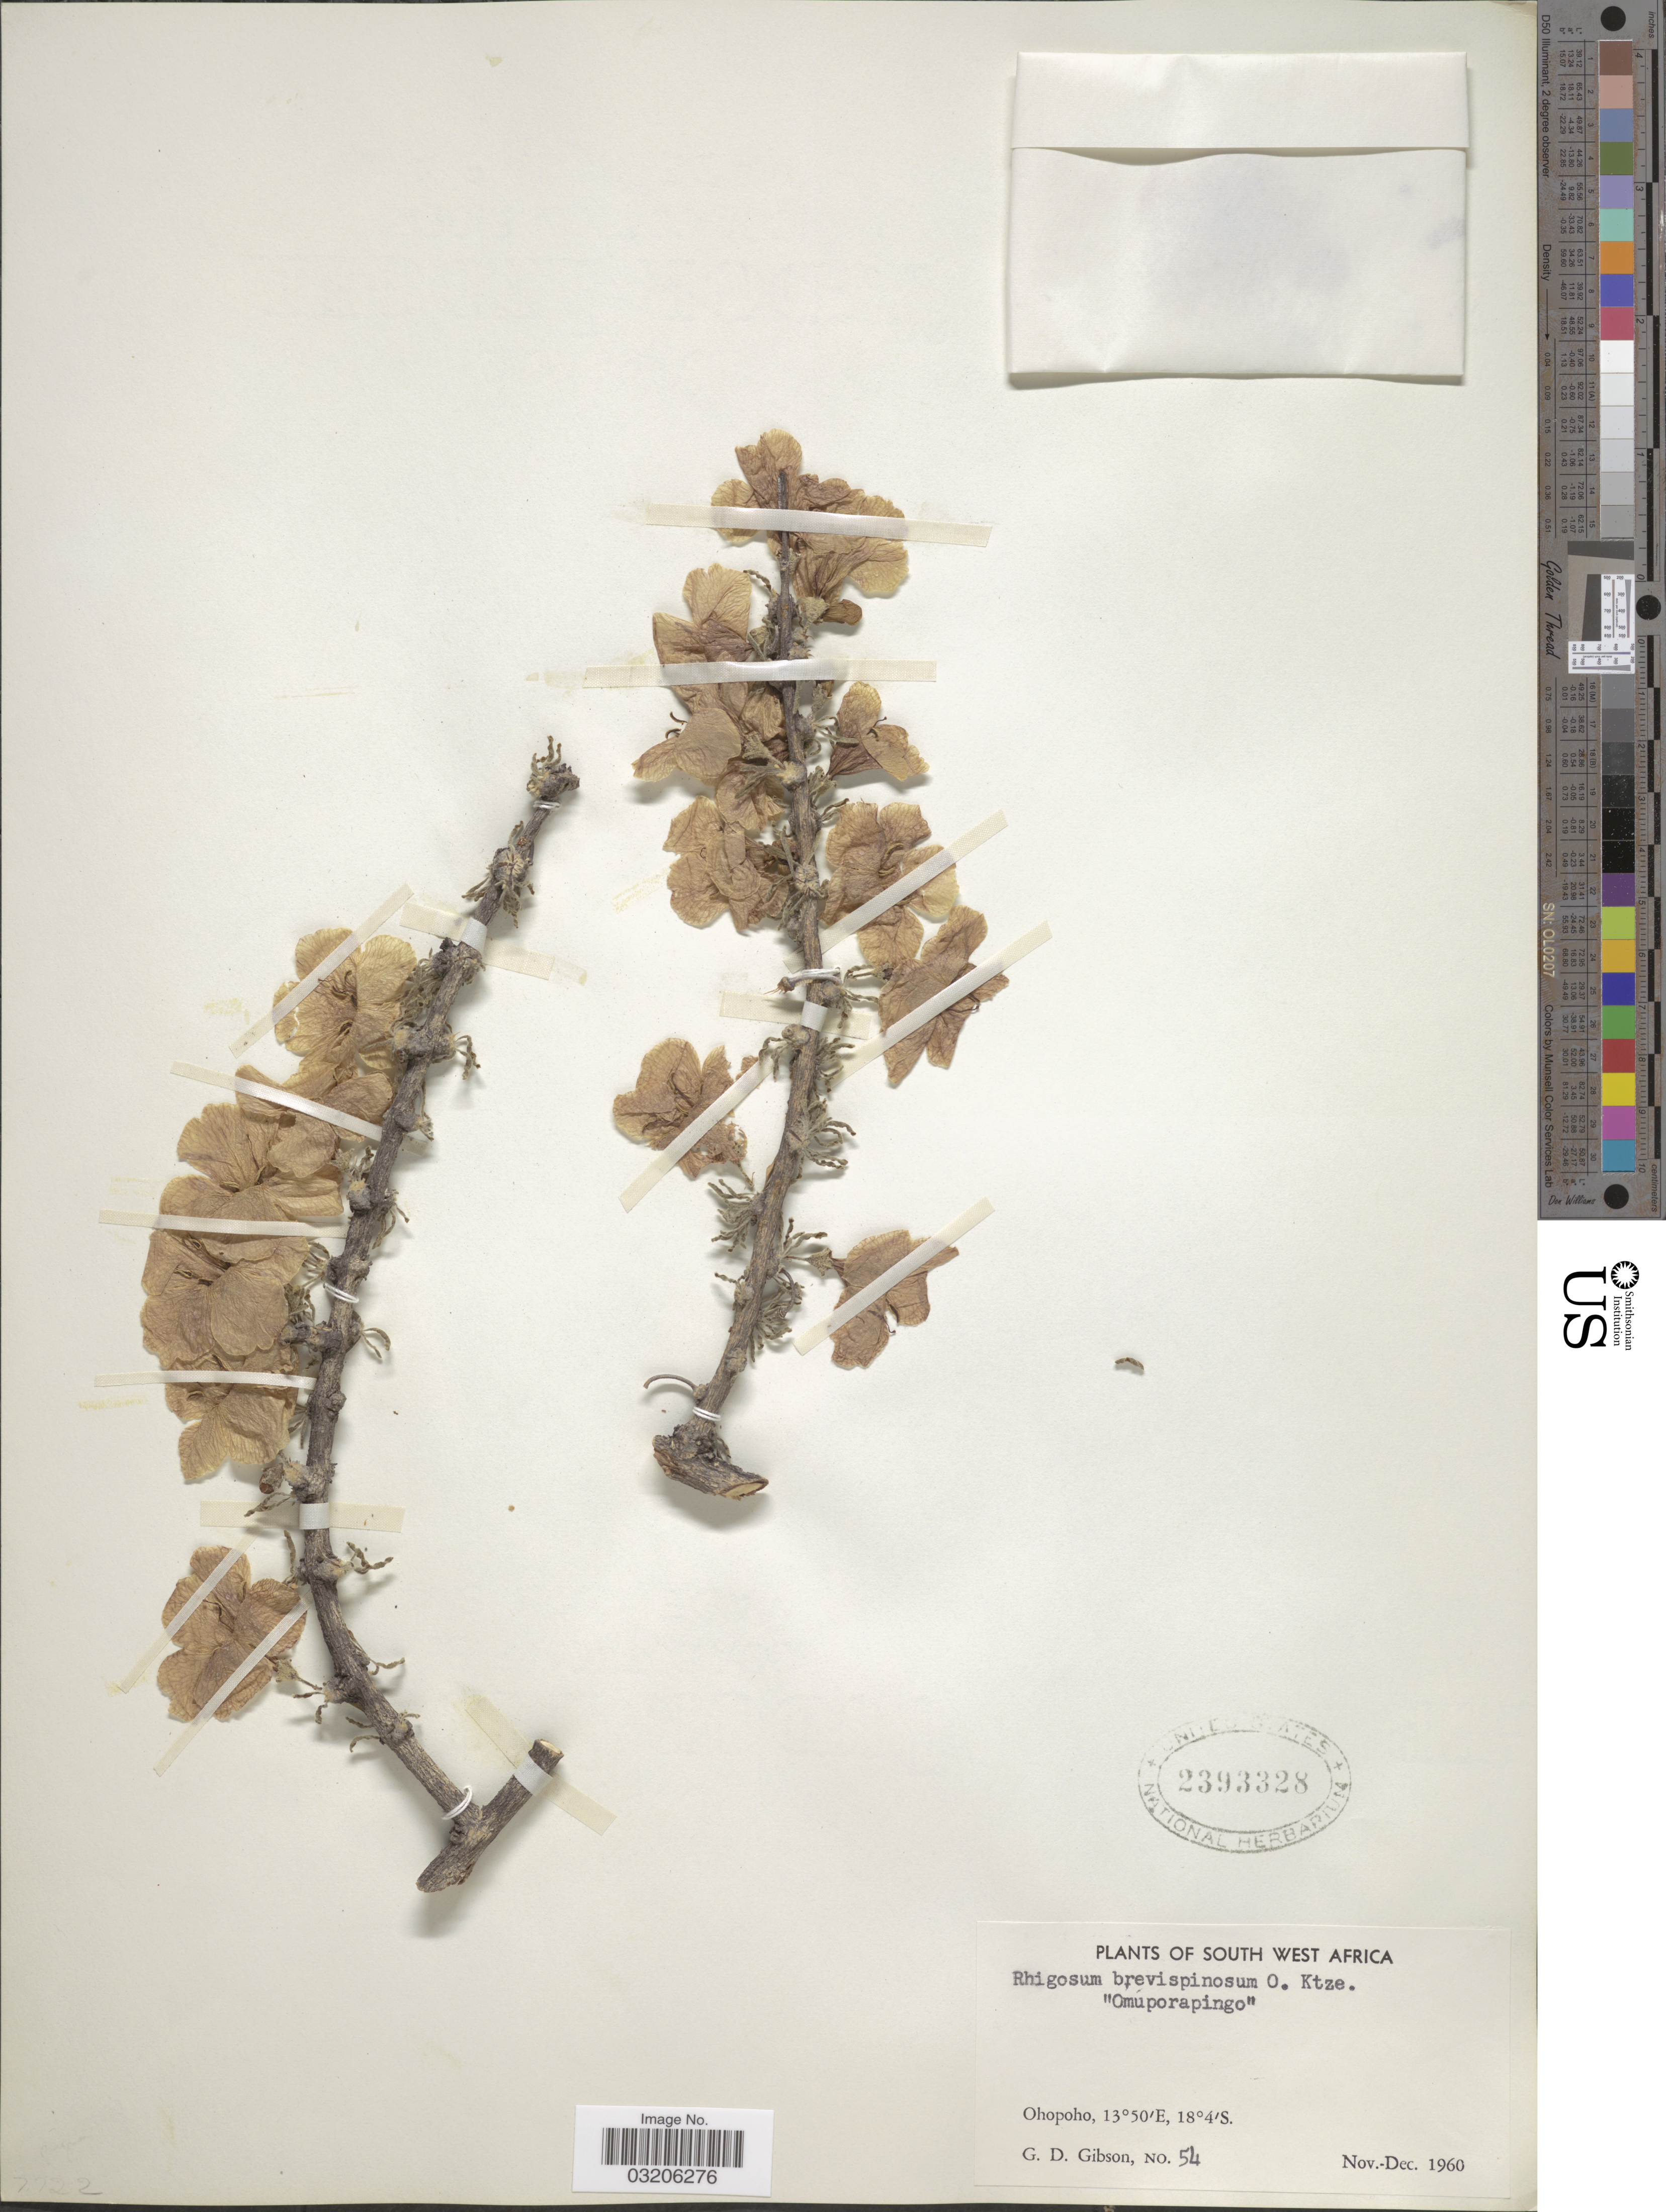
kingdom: Plantae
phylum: Tracheophyta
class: Magnoliopsida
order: Lamiales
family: Bignoniaceae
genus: Rhigozum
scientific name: Rhigozum brevispinosum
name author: Kuntze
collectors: G. D. Gibson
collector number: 54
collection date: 1960-11/1960-12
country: Namibia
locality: South West Afrca. Ohopoho.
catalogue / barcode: US 2393328